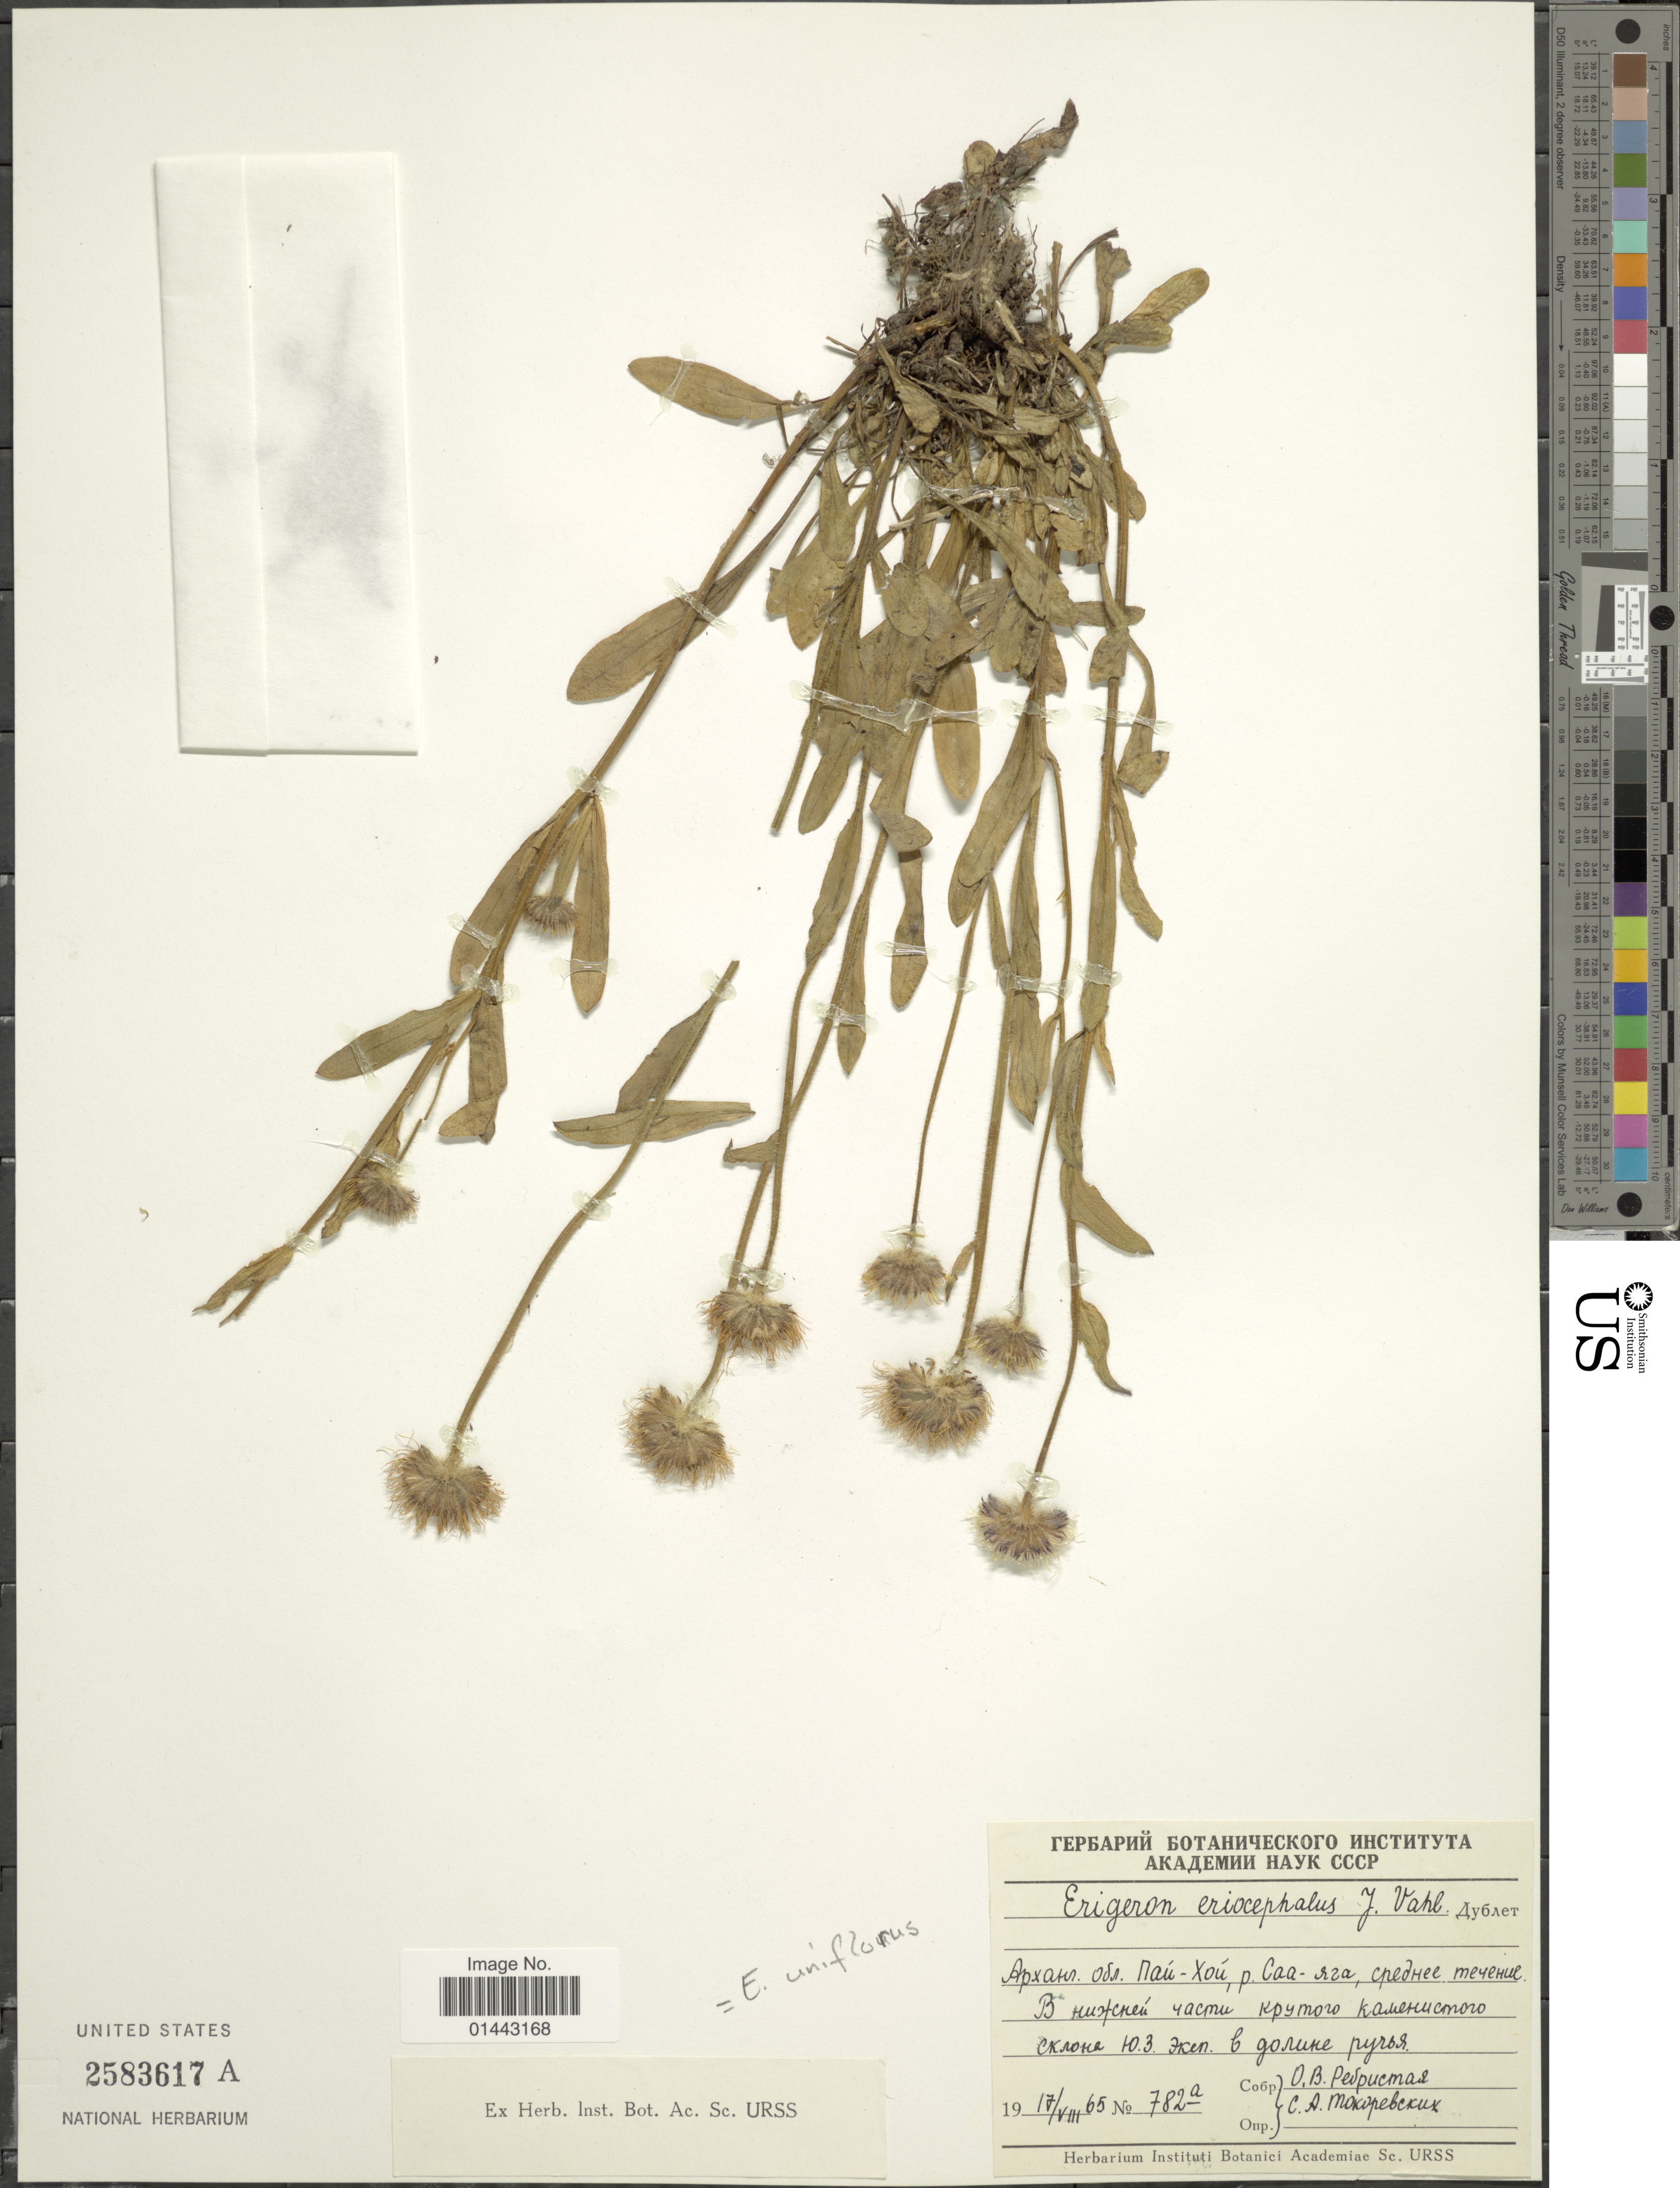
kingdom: Plantae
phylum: Tracheophyta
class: Magnoliopsida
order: Asterales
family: Asteraceae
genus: Erigeron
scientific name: Erigeron uniflorus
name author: L.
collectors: O. Rebristaya & S. Tokarevskikh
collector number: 782a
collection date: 1965-08-17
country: Russian Federation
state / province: Arkhangelsk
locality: Pay-Khoy, Saa-Yaga river.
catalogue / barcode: US 2583617A